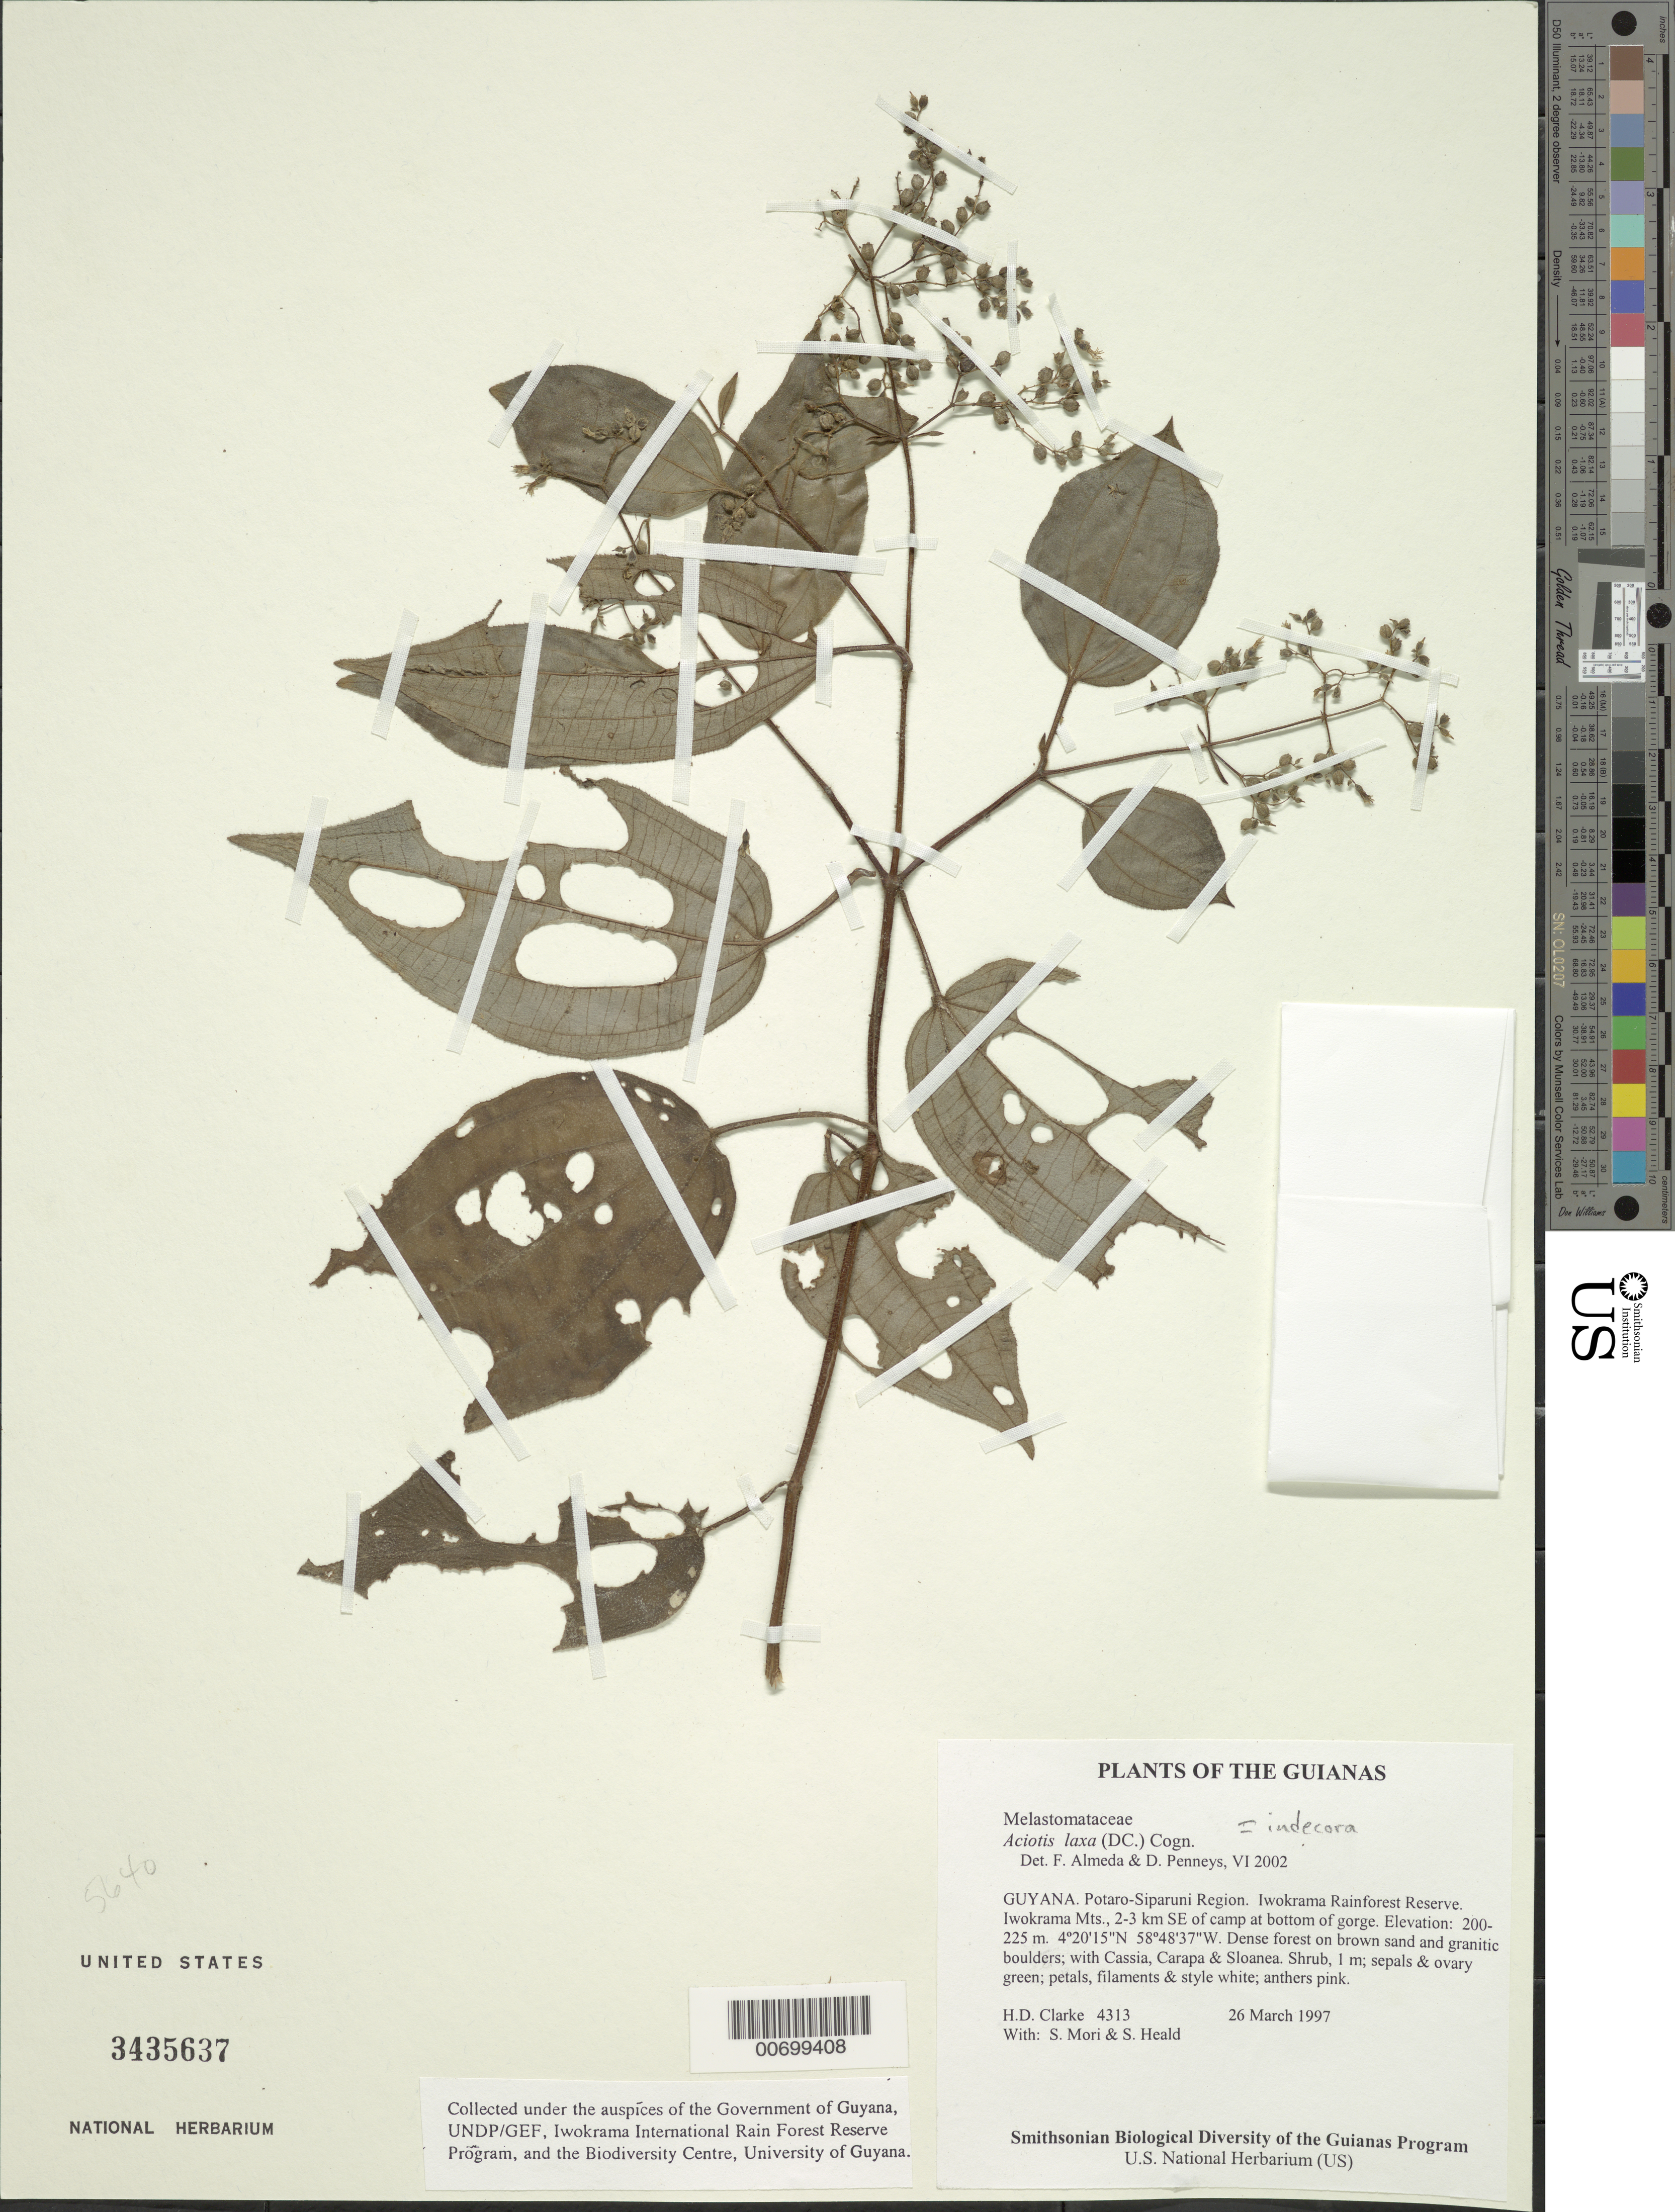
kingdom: Plantae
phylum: Tracheophyta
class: Magnoliopsida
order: Myrtales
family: Melastomataceae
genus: Aciotis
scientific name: Aciotis laxa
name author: (DC.) Cogn.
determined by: Almeda, F.; Penneys, D. S.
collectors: H. D. Clarke, S. Mori & S. Heald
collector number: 4313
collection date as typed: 26 March 1997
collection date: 1997-03-26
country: Guyana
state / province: Potaro-Siparuni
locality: Iwokrama Rainforest Reserve. Iwokrama Mts., 2-3 km SE of camp at bottom of gorge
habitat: Dense forest on brown sand and granitic boulders; with Cassia, Carapa & Sloanea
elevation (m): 200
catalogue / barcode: US 3435637